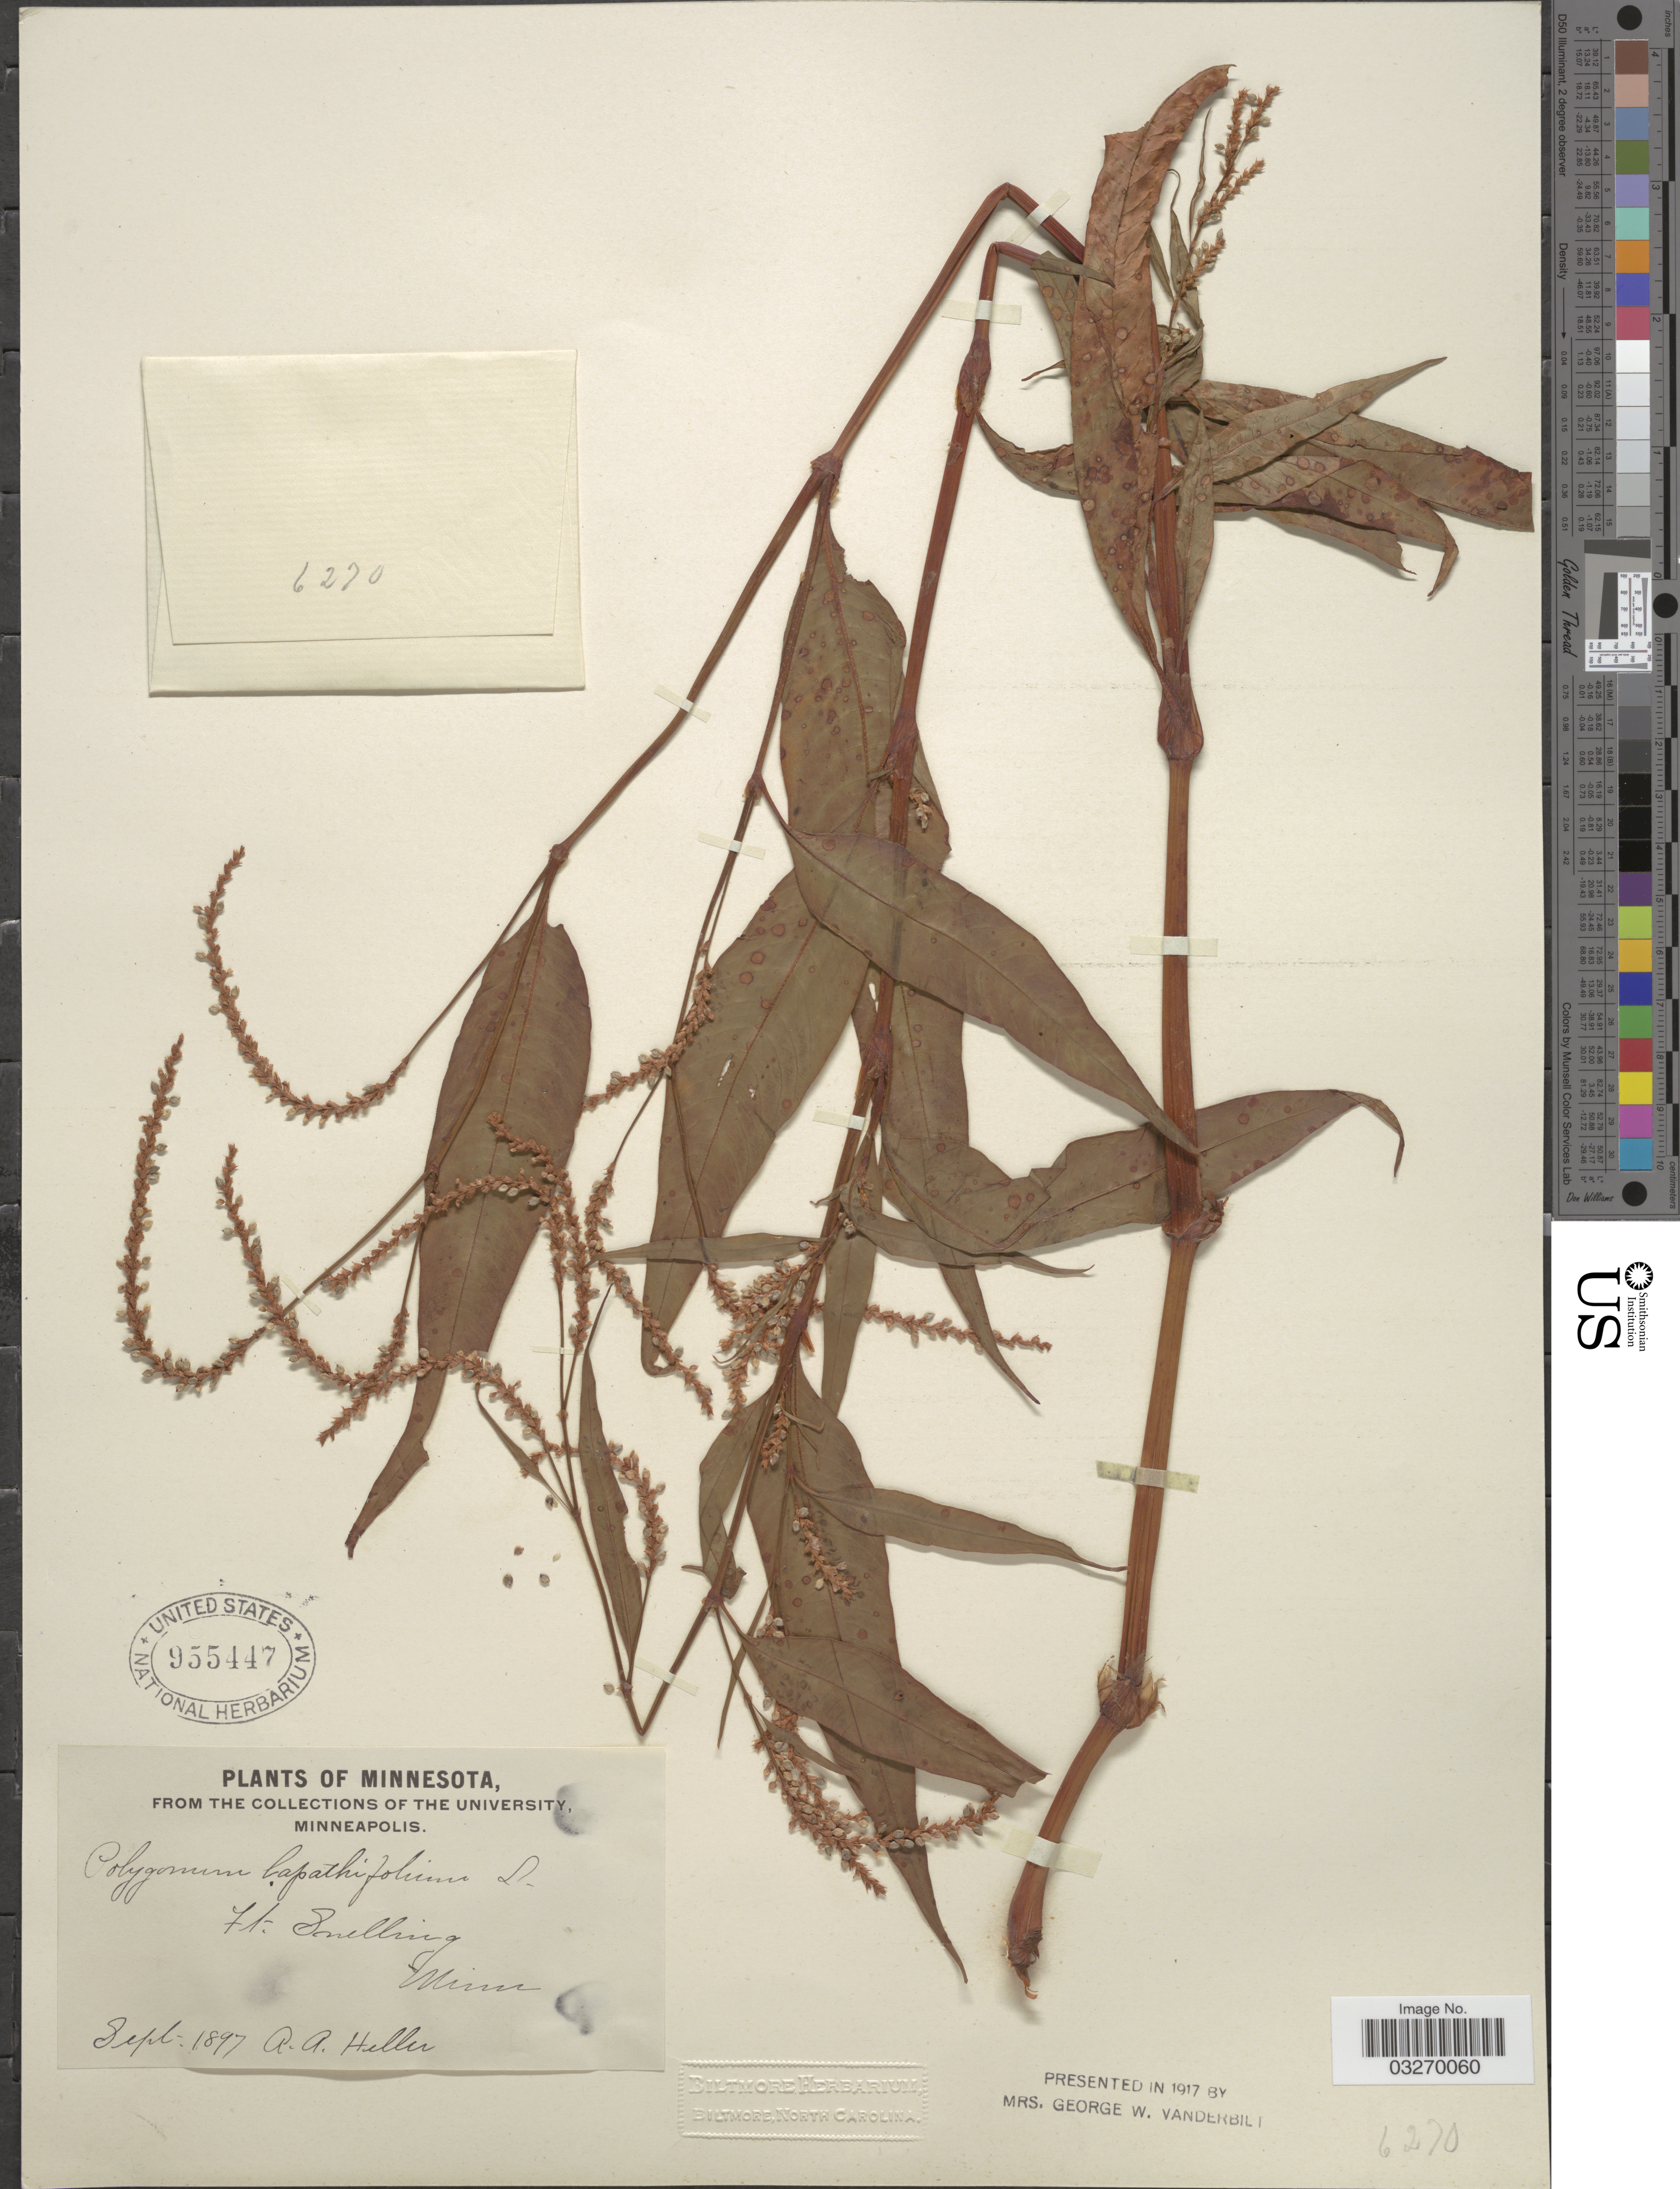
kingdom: Plantae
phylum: Tracheophyta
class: Magnoliopsida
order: Caryophyllales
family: Polygonaceae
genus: Persicaria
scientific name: Persicaria lapathifolia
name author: (L.) Delarbre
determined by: Atha, D. E.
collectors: A. A. Heller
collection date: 1897-09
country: United States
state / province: Minnesota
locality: Ft. Snelling.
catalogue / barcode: US 955447